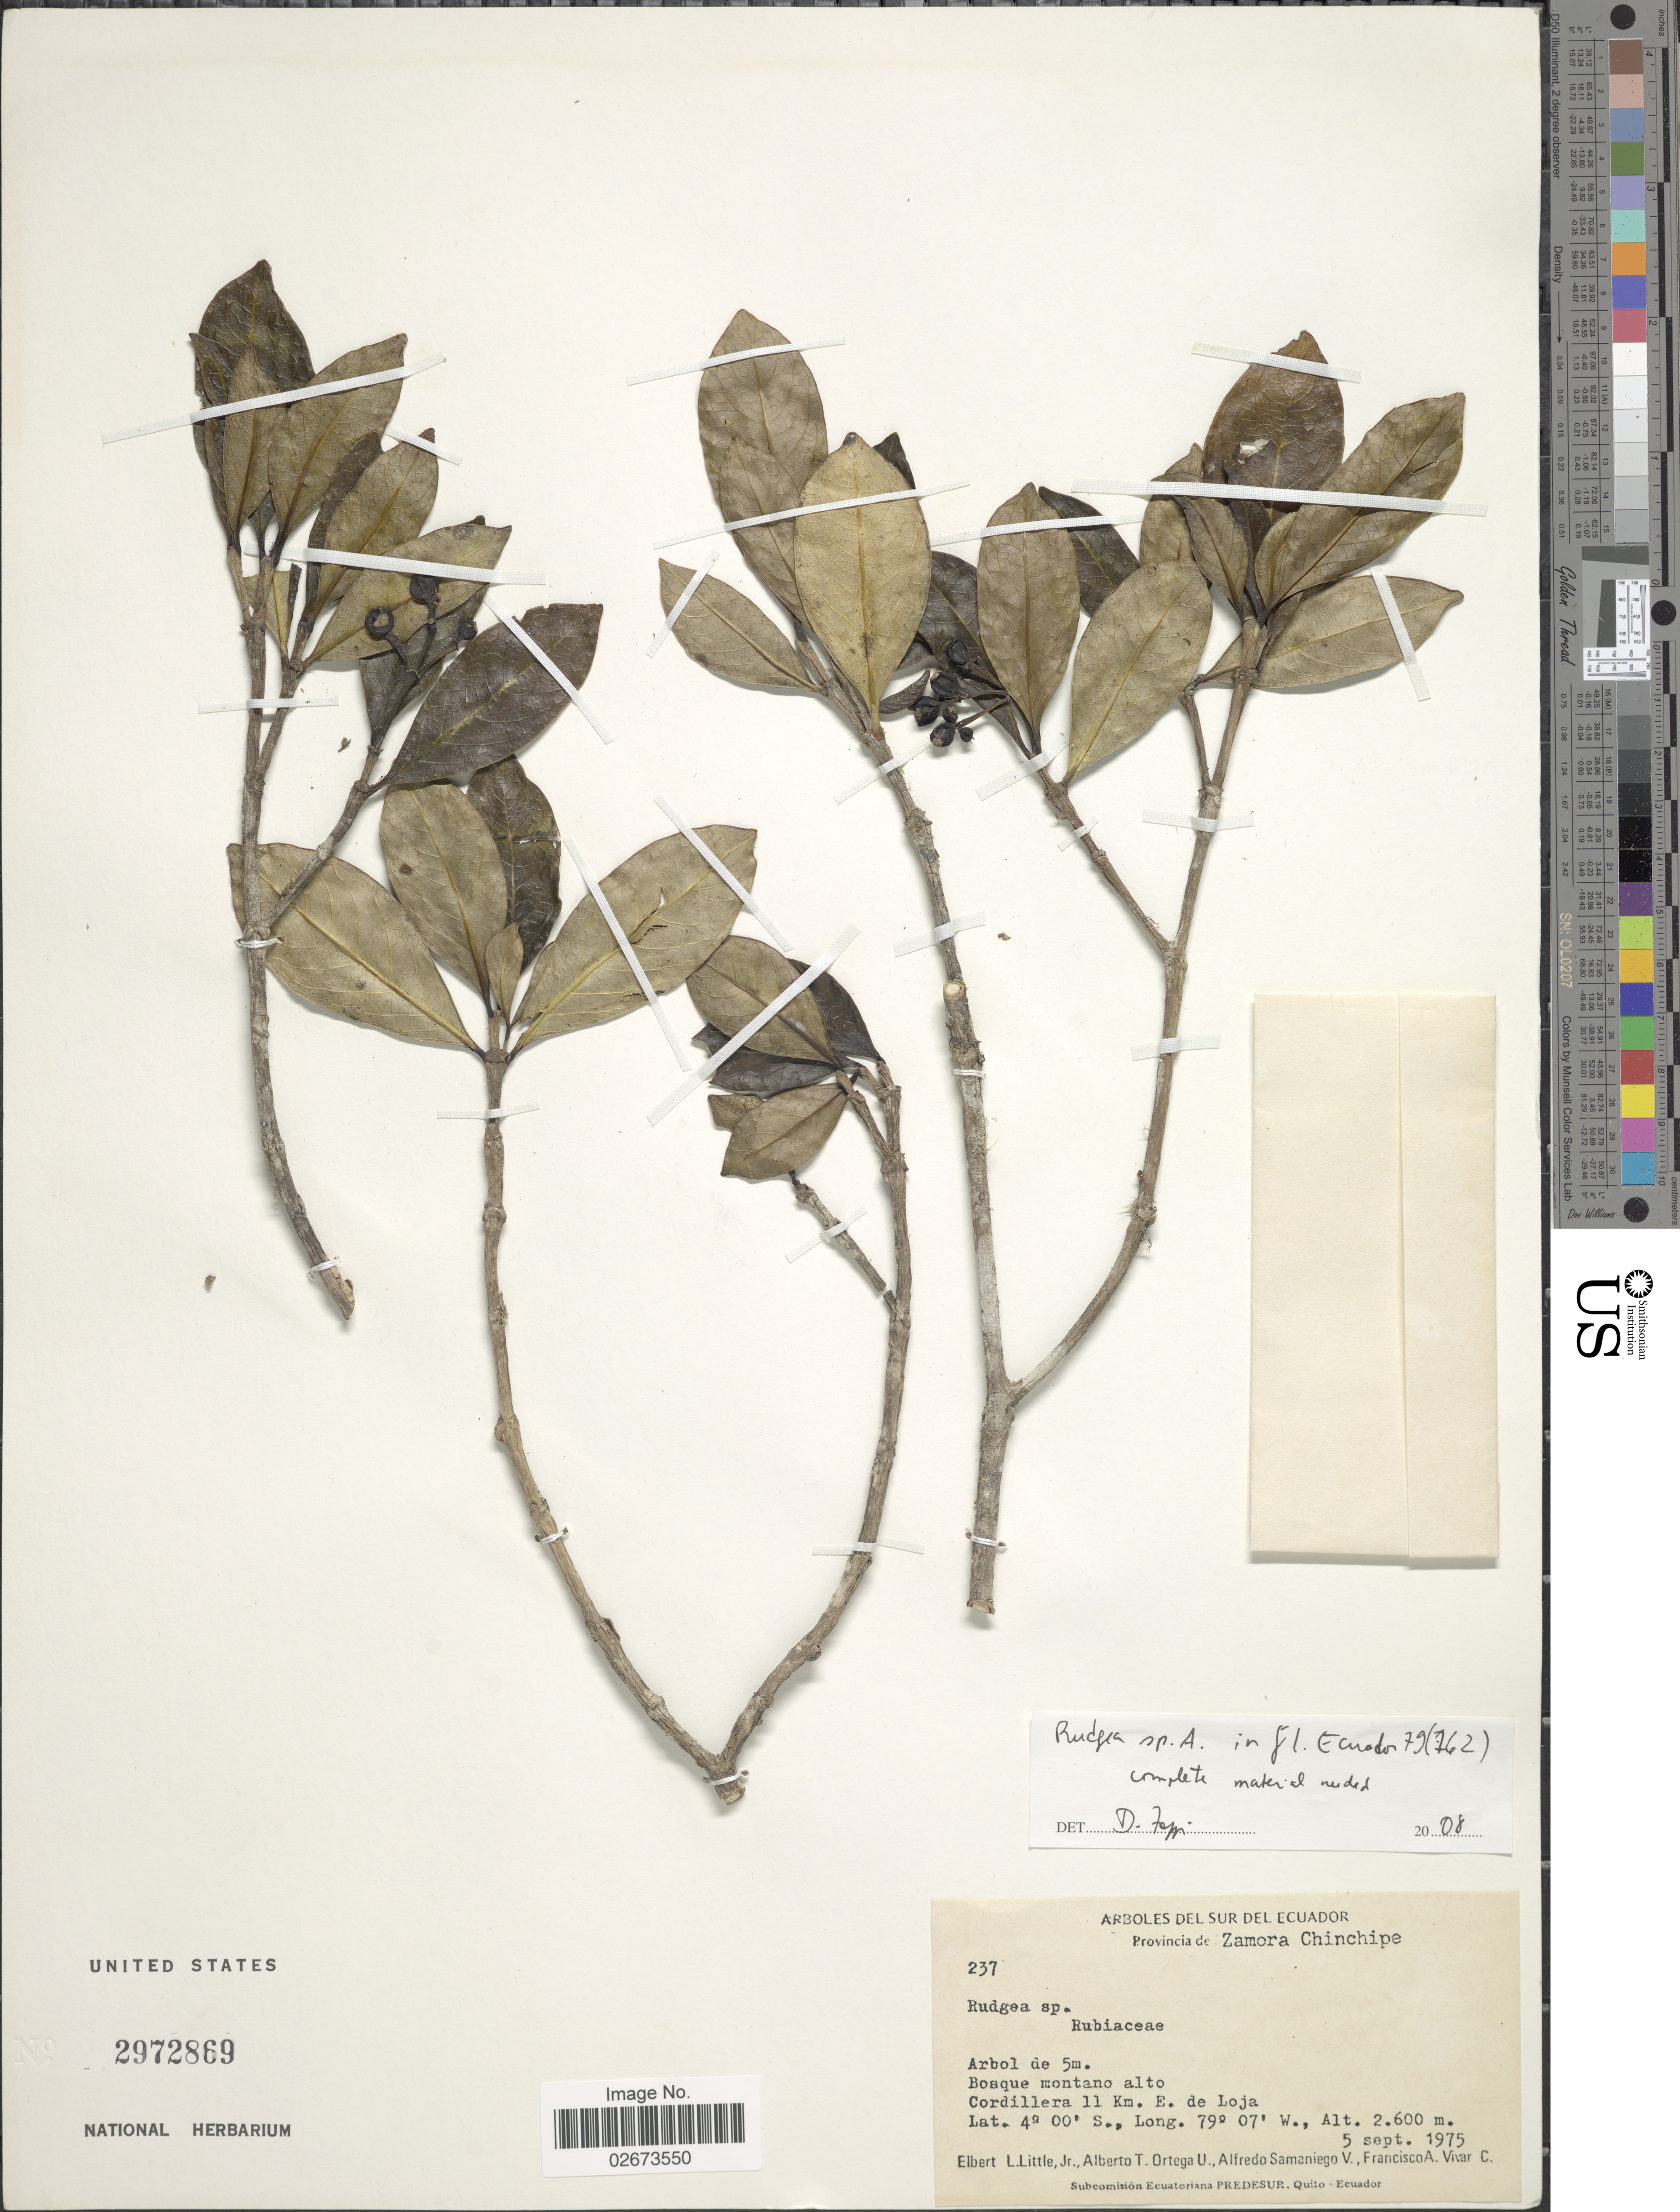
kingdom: Plantae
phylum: Tracheophyta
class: Magnoliopsida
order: Gentianales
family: Rubiaceae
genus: Rudgea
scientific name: Rudgea sp.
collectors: E. L. Little, A. T. Ortega U., A. V. Samaniego & F. A. Vivar C.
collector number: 237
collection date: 1975-09-05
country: Ecuador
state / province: Zamora-Chinchipe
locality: Provincia de Zamora Chinchipe, Cordillera 11 km E. de Loja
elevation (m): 2600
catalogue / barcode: US 2972869